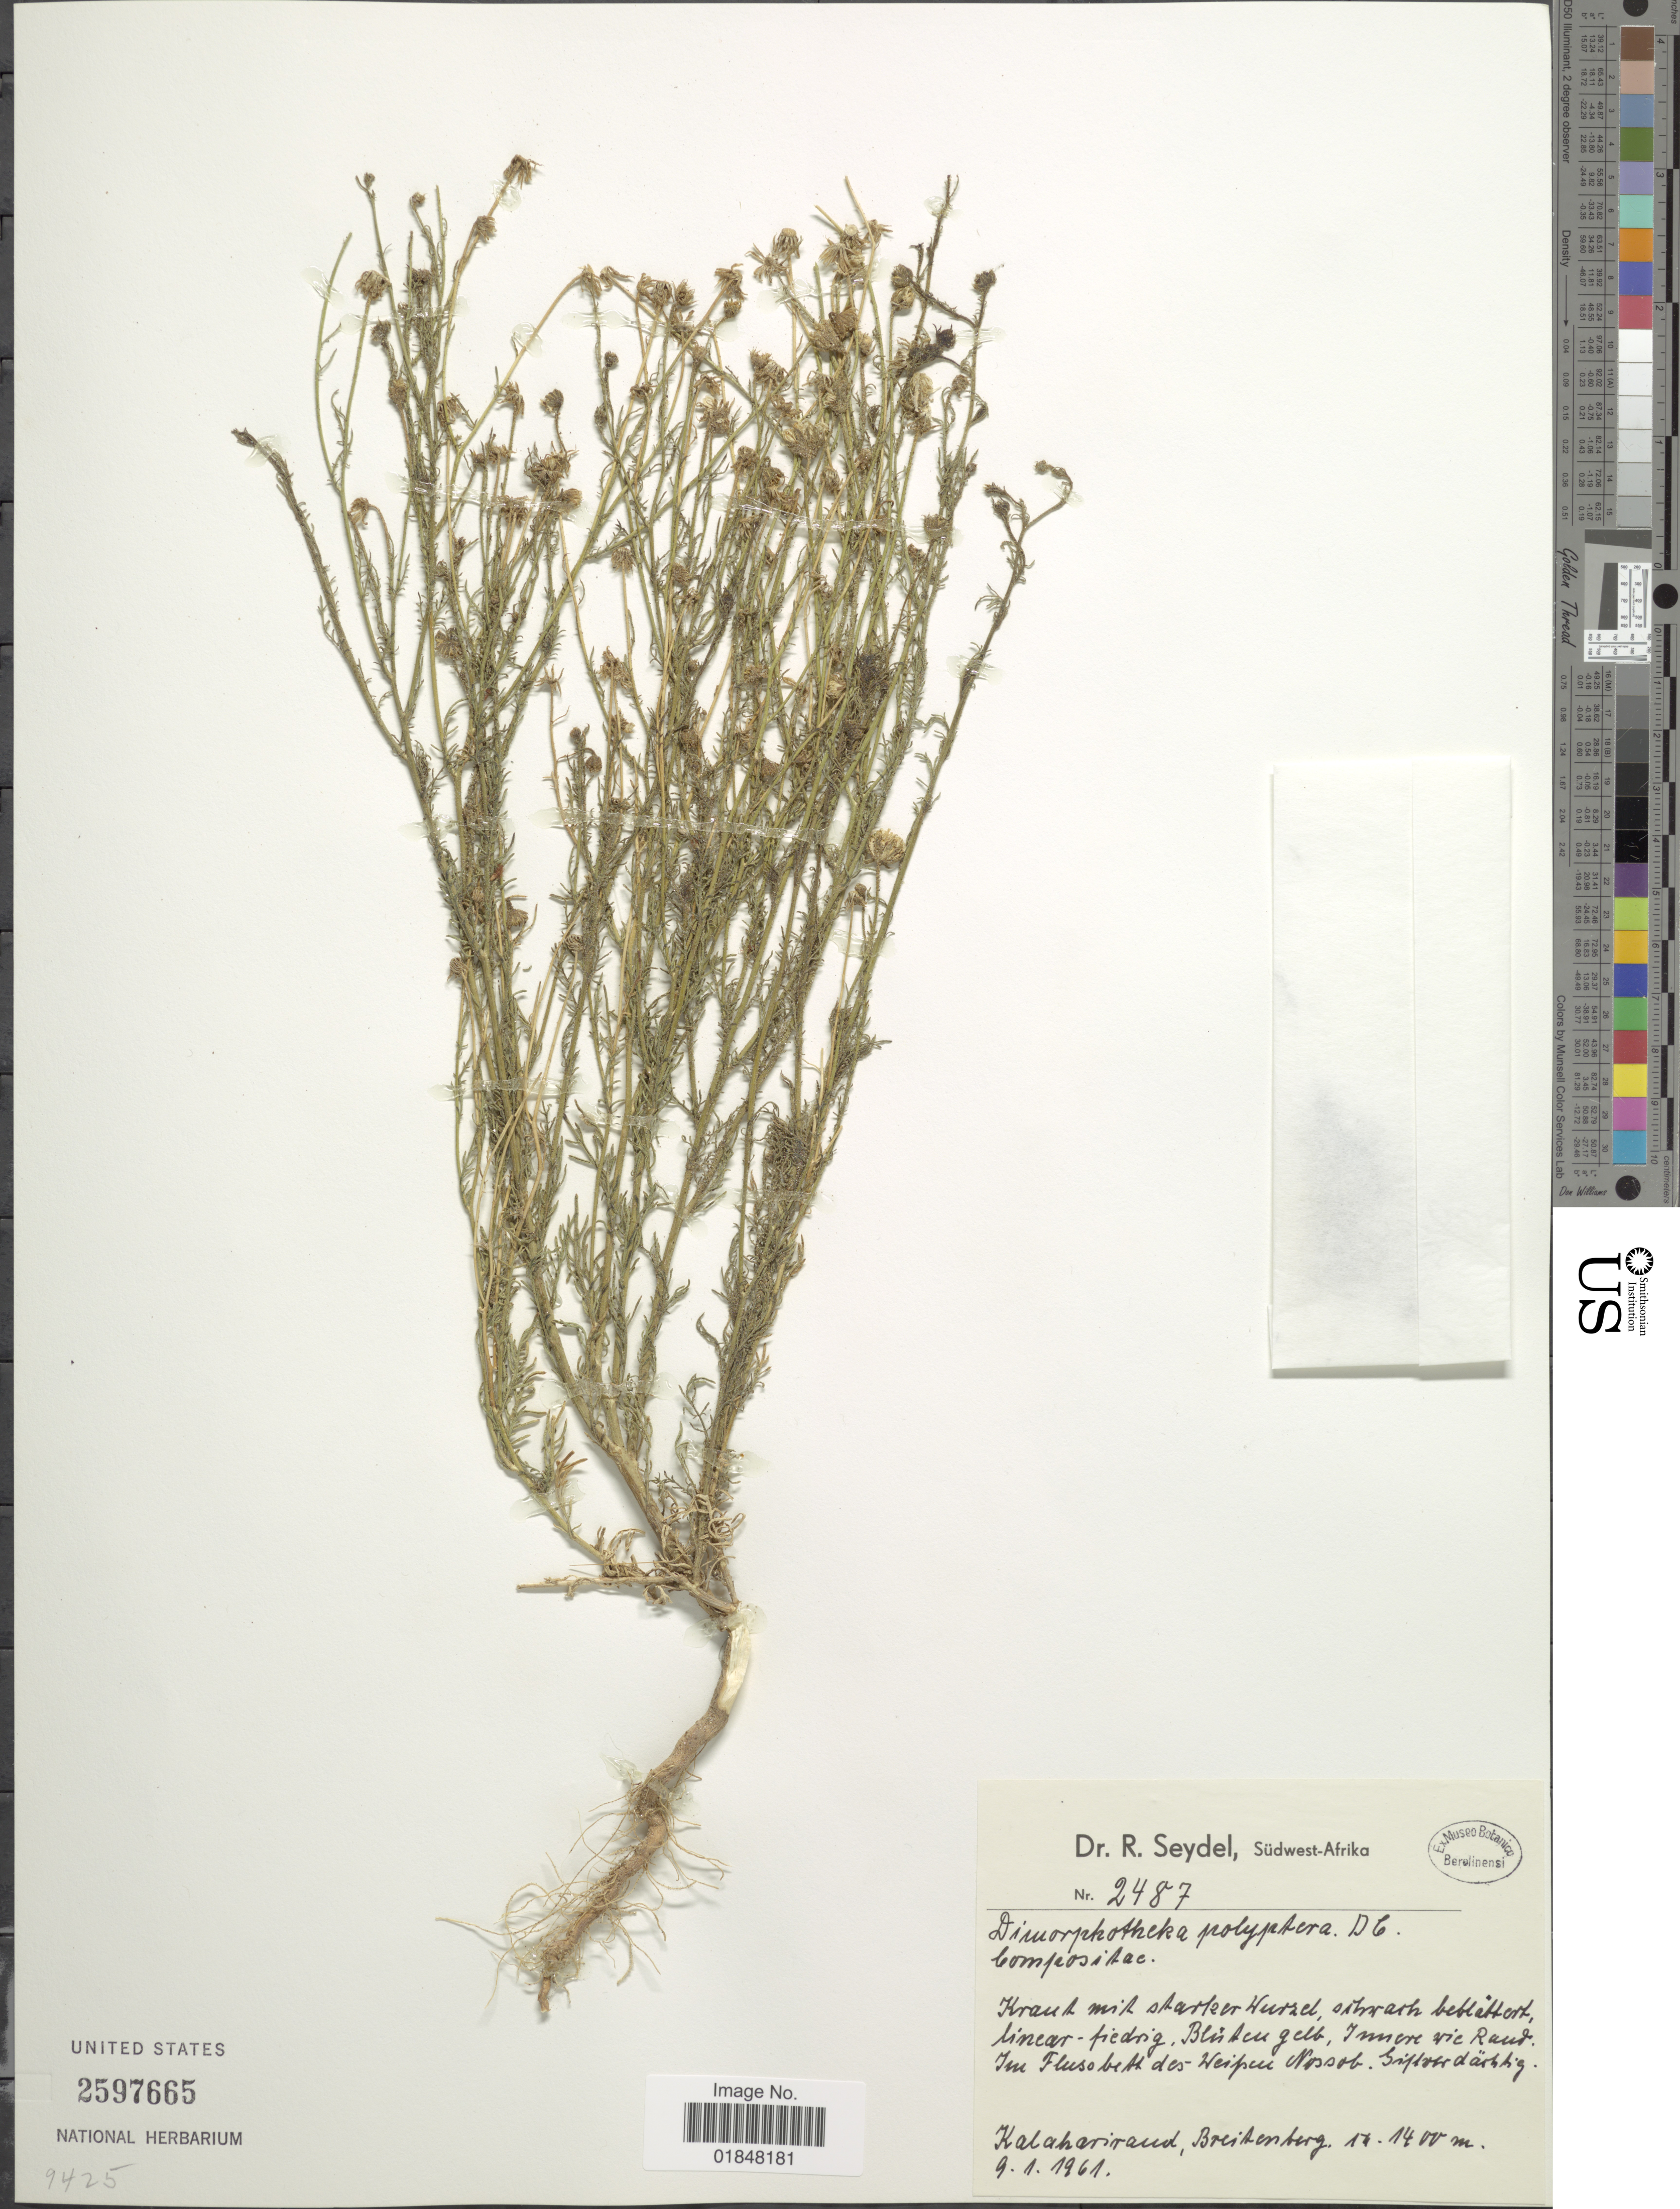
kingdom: Plantae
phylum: Tracheophyta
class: Magnoliopsida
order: Asterales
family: Asteraceae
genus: Osteospermum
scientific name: Osteospermum polypterum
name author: (DC.) Sadler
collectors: R. Seydel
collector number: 2487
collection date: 1961-01-09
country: Namibia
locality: Sudwest-Afrika, Kalaharirand, Breitenberg [Southwest Africa, edge of the Kalahari, Breitenberg]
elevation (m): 1400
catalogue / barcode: US 2597665